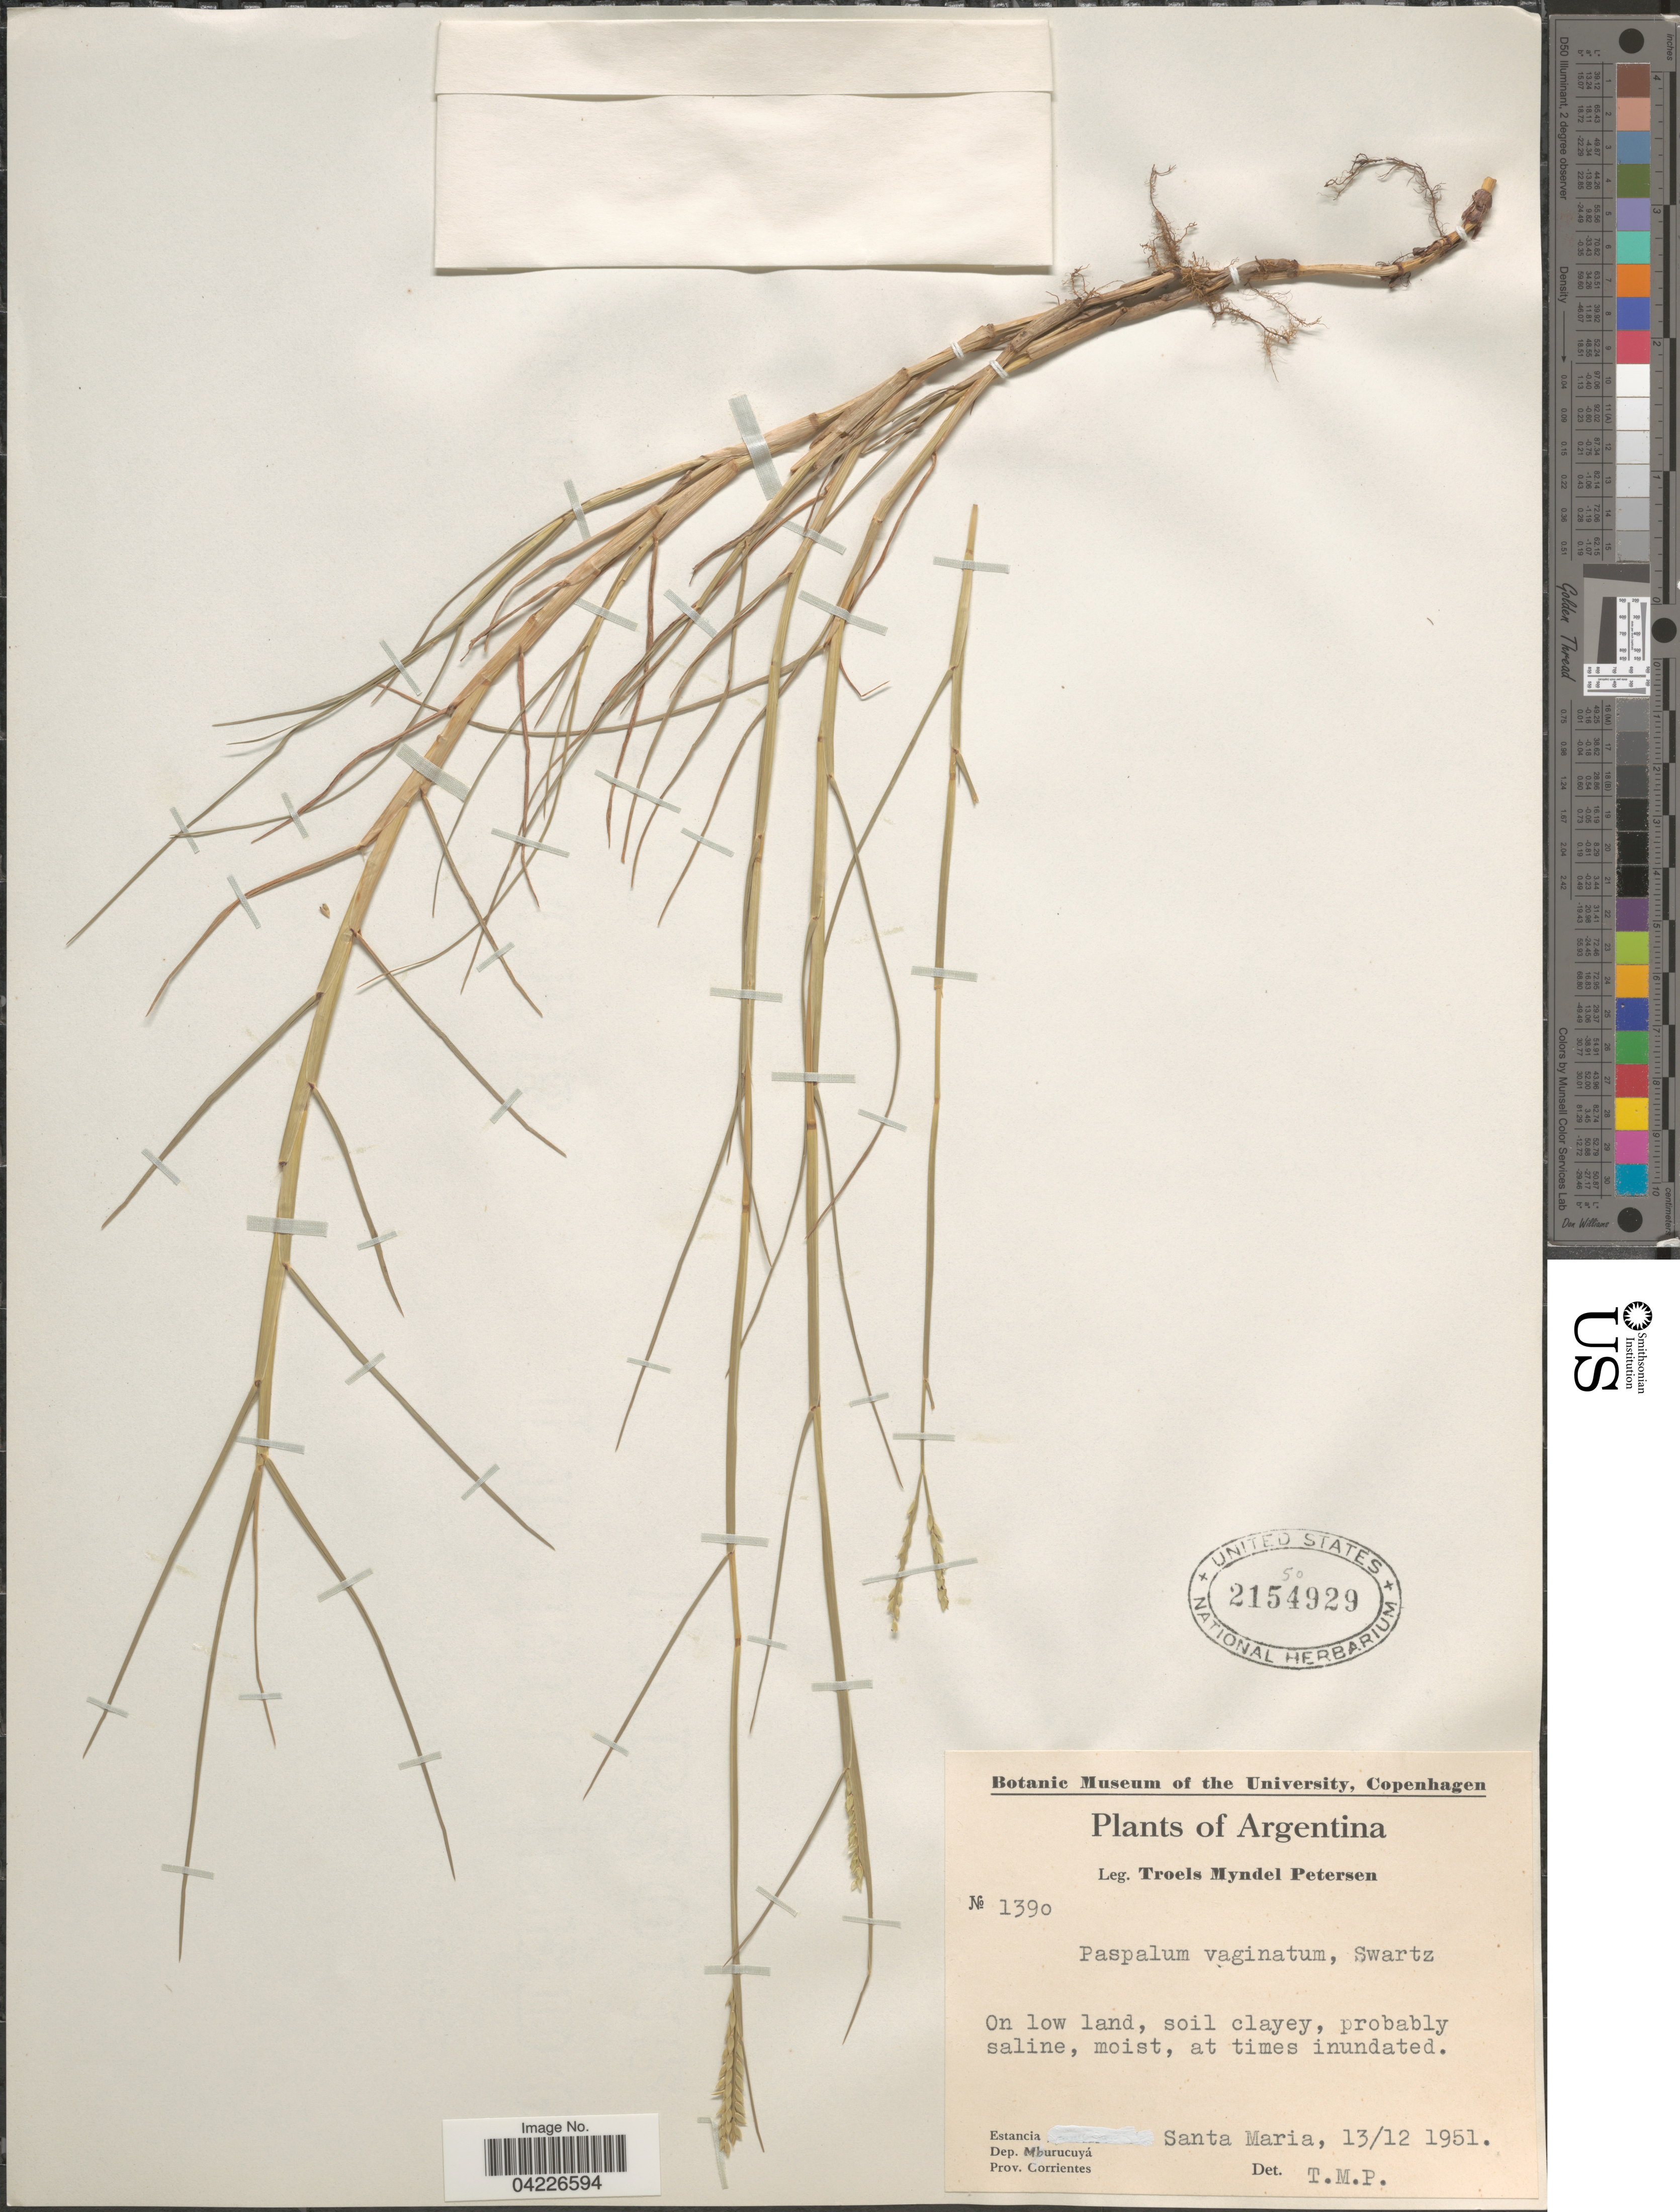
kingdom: Plantae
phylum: Tracheophyta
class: Liliopsida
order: Poales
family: Poaceae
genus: Paspalum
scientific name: Paspalum vaginatum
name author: Sw.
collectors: T. M. Petersen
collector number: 1390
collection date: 1951-12-13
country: Argentina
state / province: Corrientes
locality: Estancia Santa Maria, Dep. Mburucuyá. Prov. Corrientes.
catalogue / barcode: US 2154929